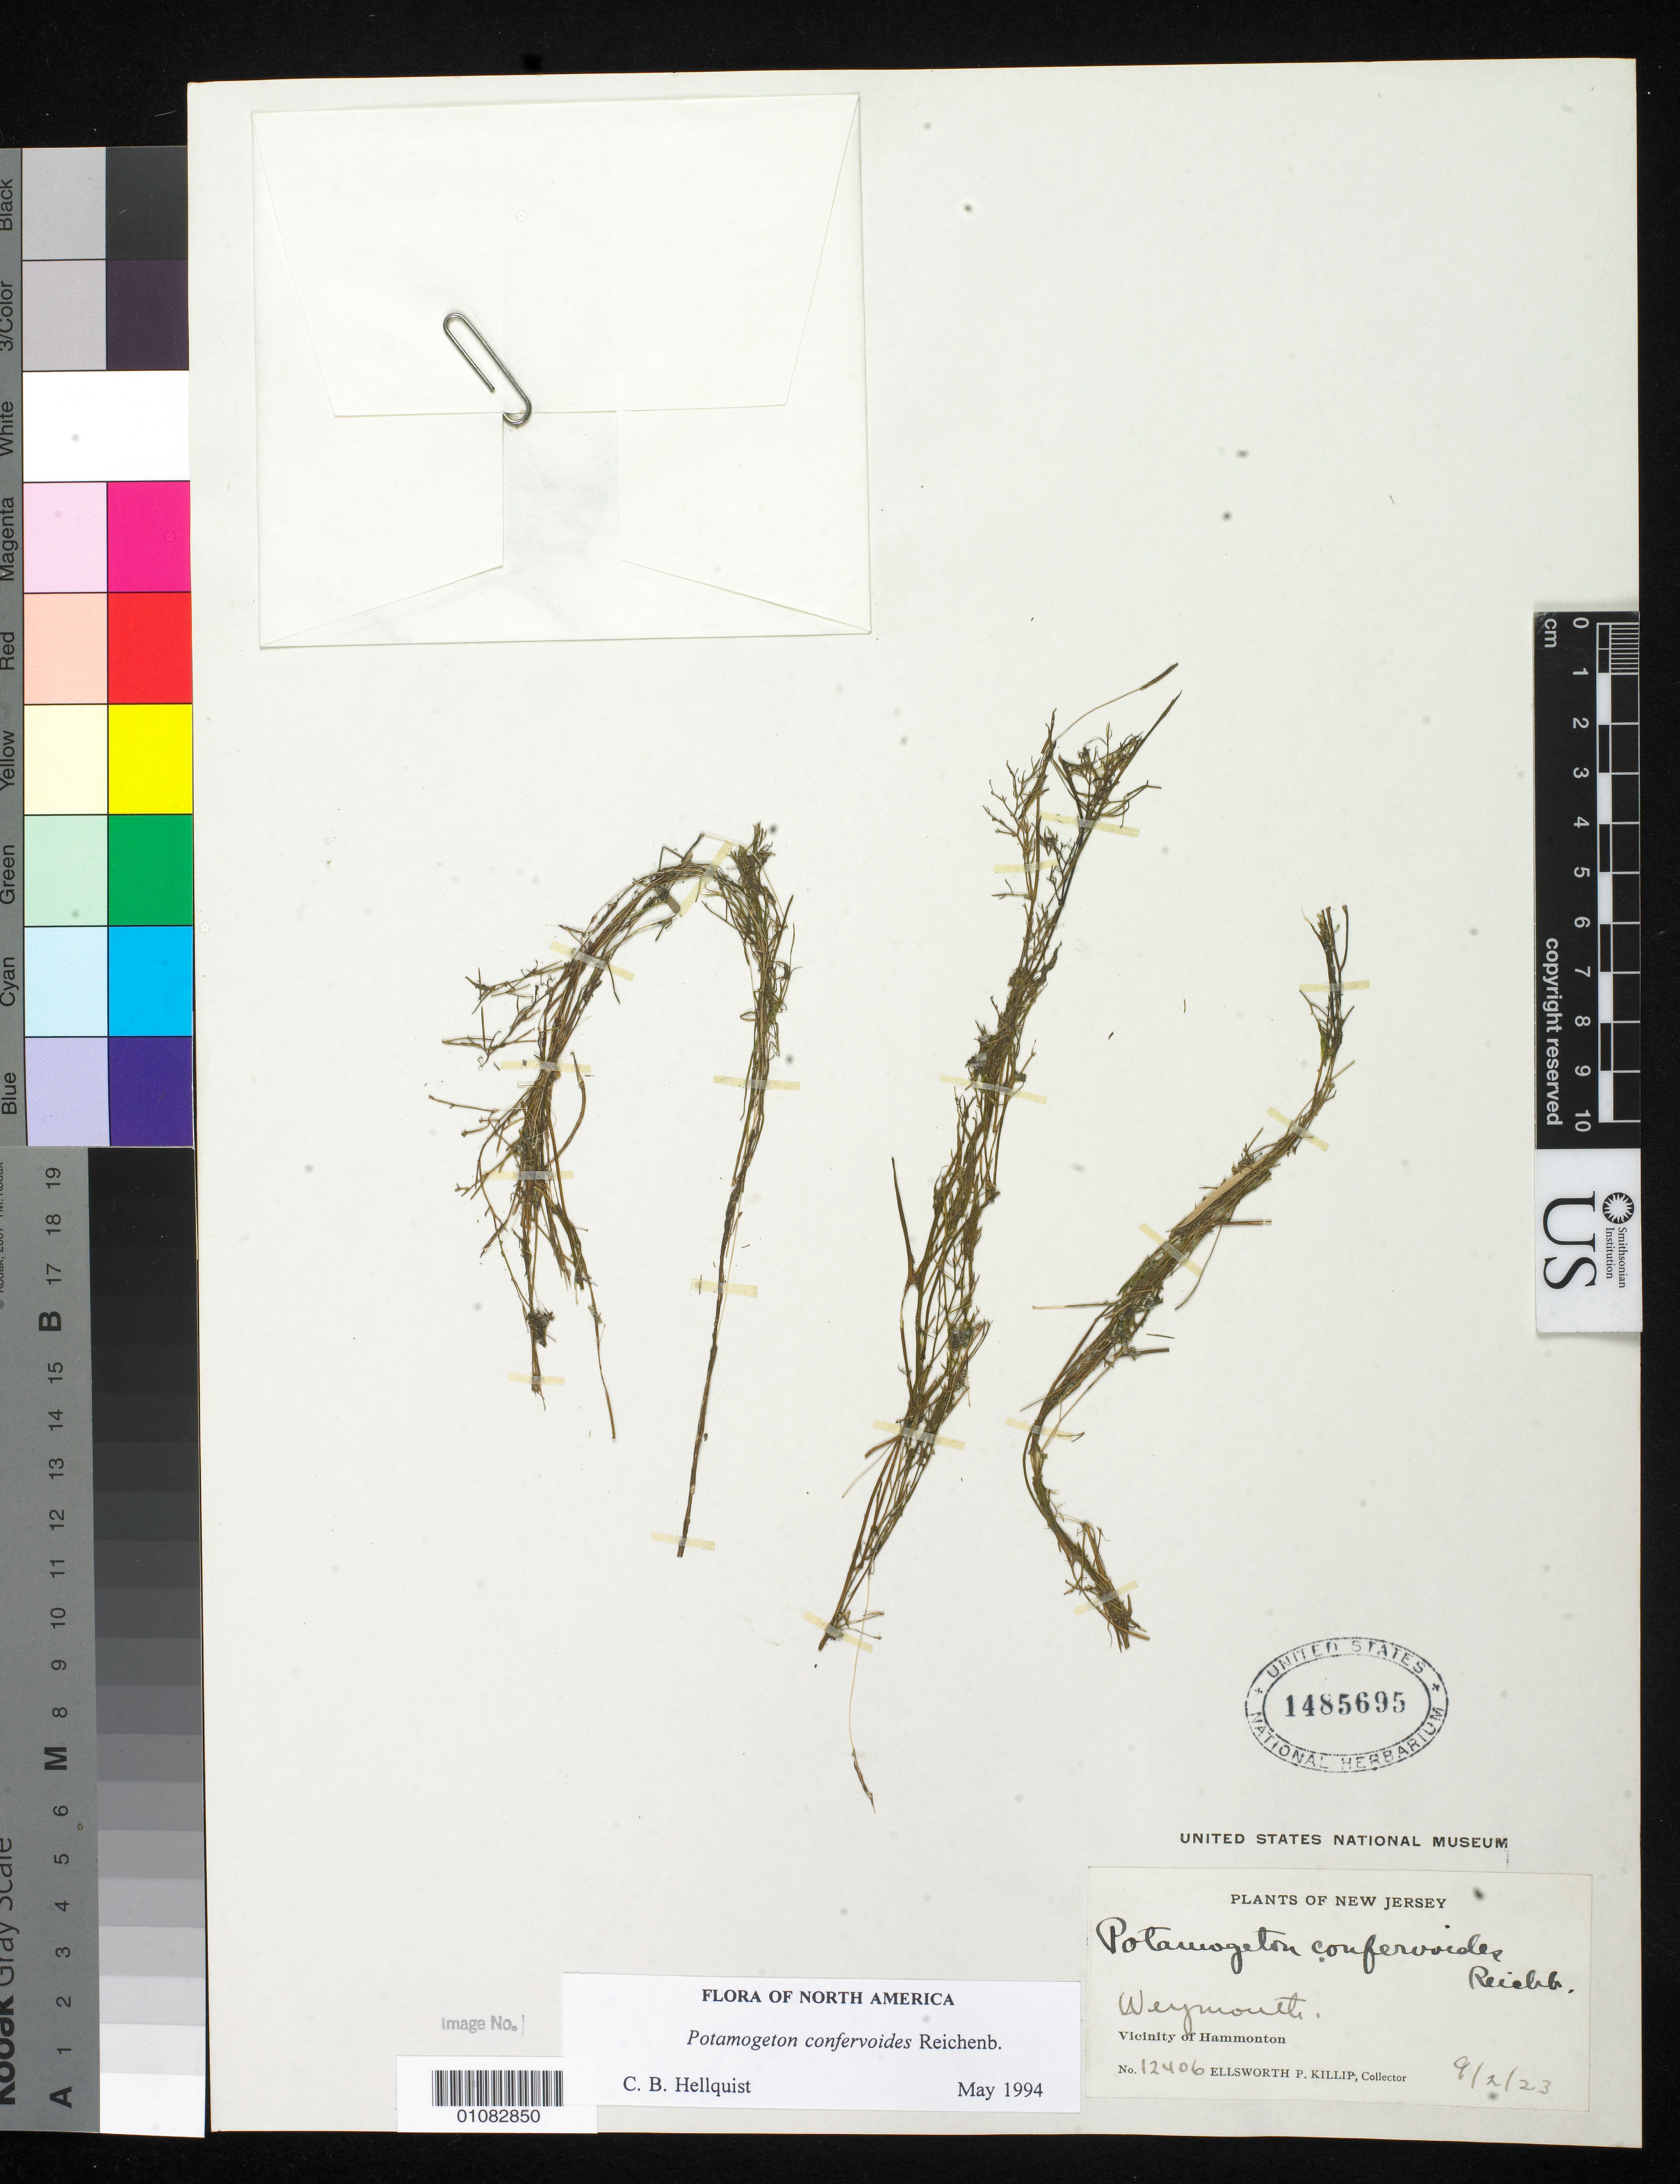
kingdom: Plantae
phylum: Tracheophyta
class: Liliopsida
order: Alismatales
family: Potamogetonaceae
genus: Potamogeton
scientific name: Potamogeton confervoides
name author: Rchb.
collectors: E. P. Killip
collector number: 12406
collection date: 1923-02-09 or 1923-09-02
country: United States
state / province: New Jersey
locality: Weymouth, vicinity of Hammonton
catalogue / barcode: US 1485695